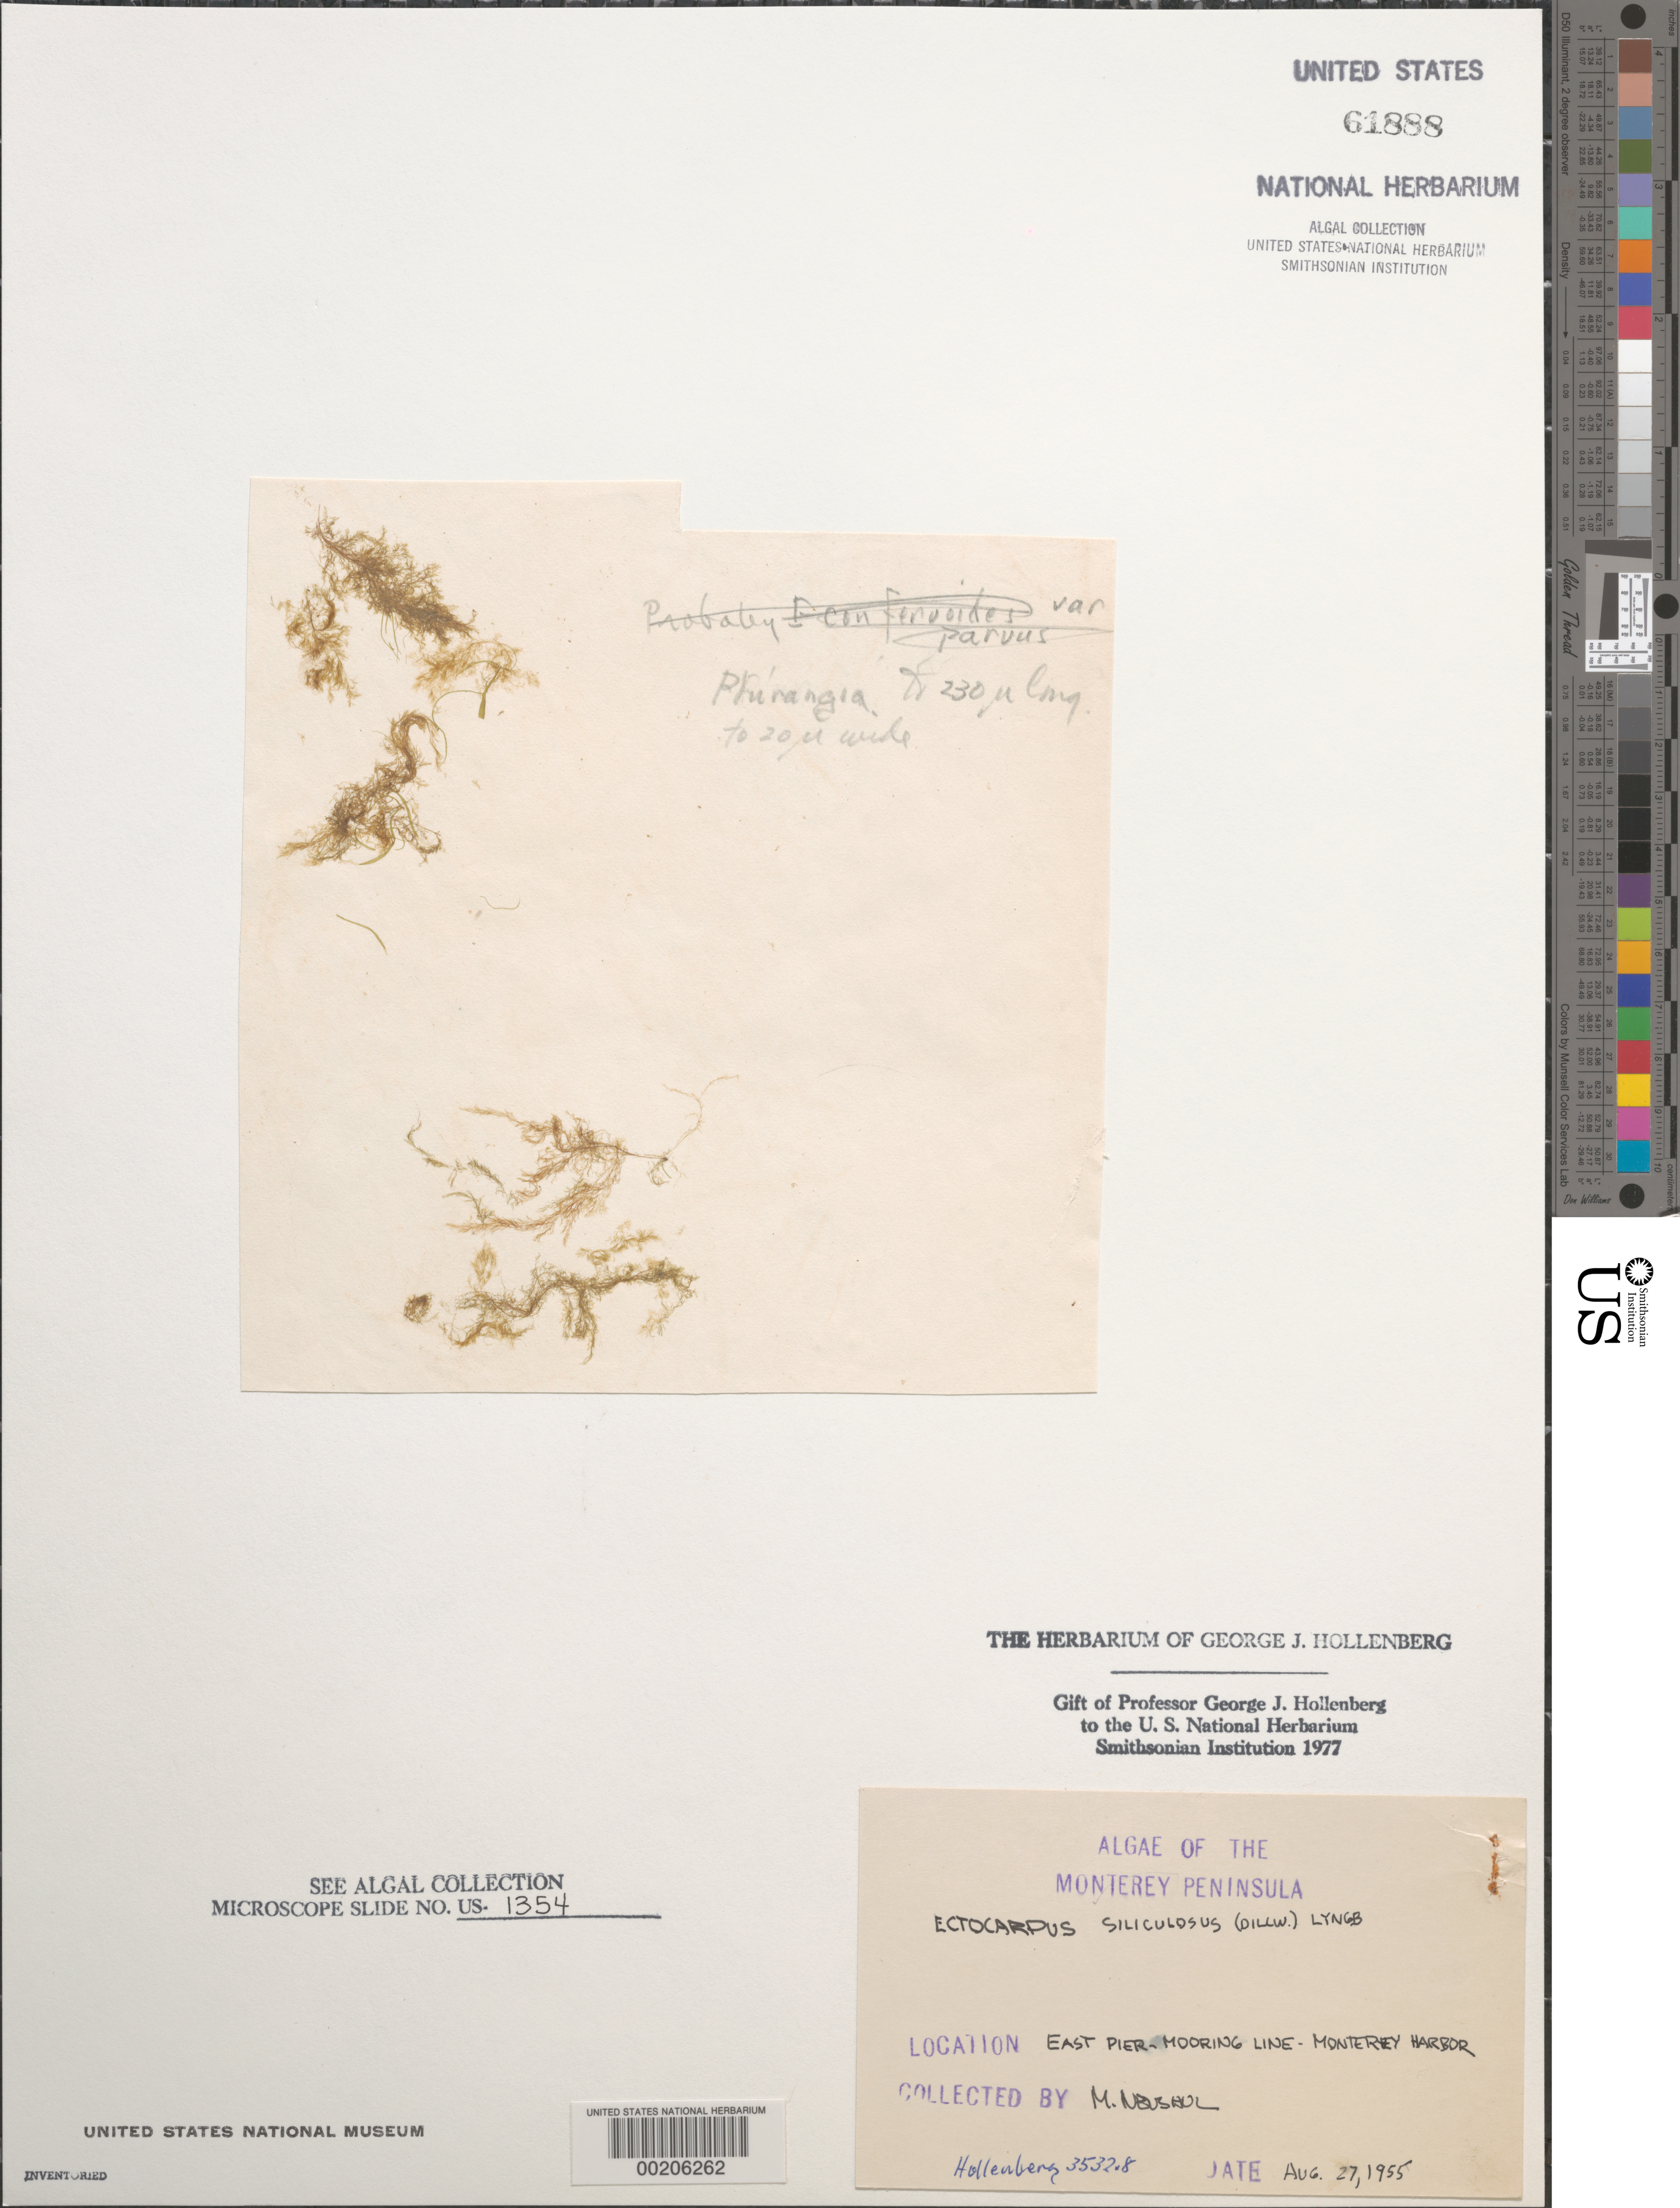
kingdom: Chromista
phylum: Ochrophyta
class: Phaeophyceae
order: Ectocarpales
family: Ectocarpaceae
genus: Ectocarpus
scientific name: Ectocarpus siliculosus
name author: (Dillwyn) Lyngbye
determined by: Hollenberg, George J.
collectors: M. Neushul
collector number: GJH 3532.8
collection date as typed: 27 Aug 1955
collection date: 1955-08-27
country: United States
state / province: California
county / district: Monterey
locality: Monterey Harbor, East Pier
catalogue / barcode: US 61888